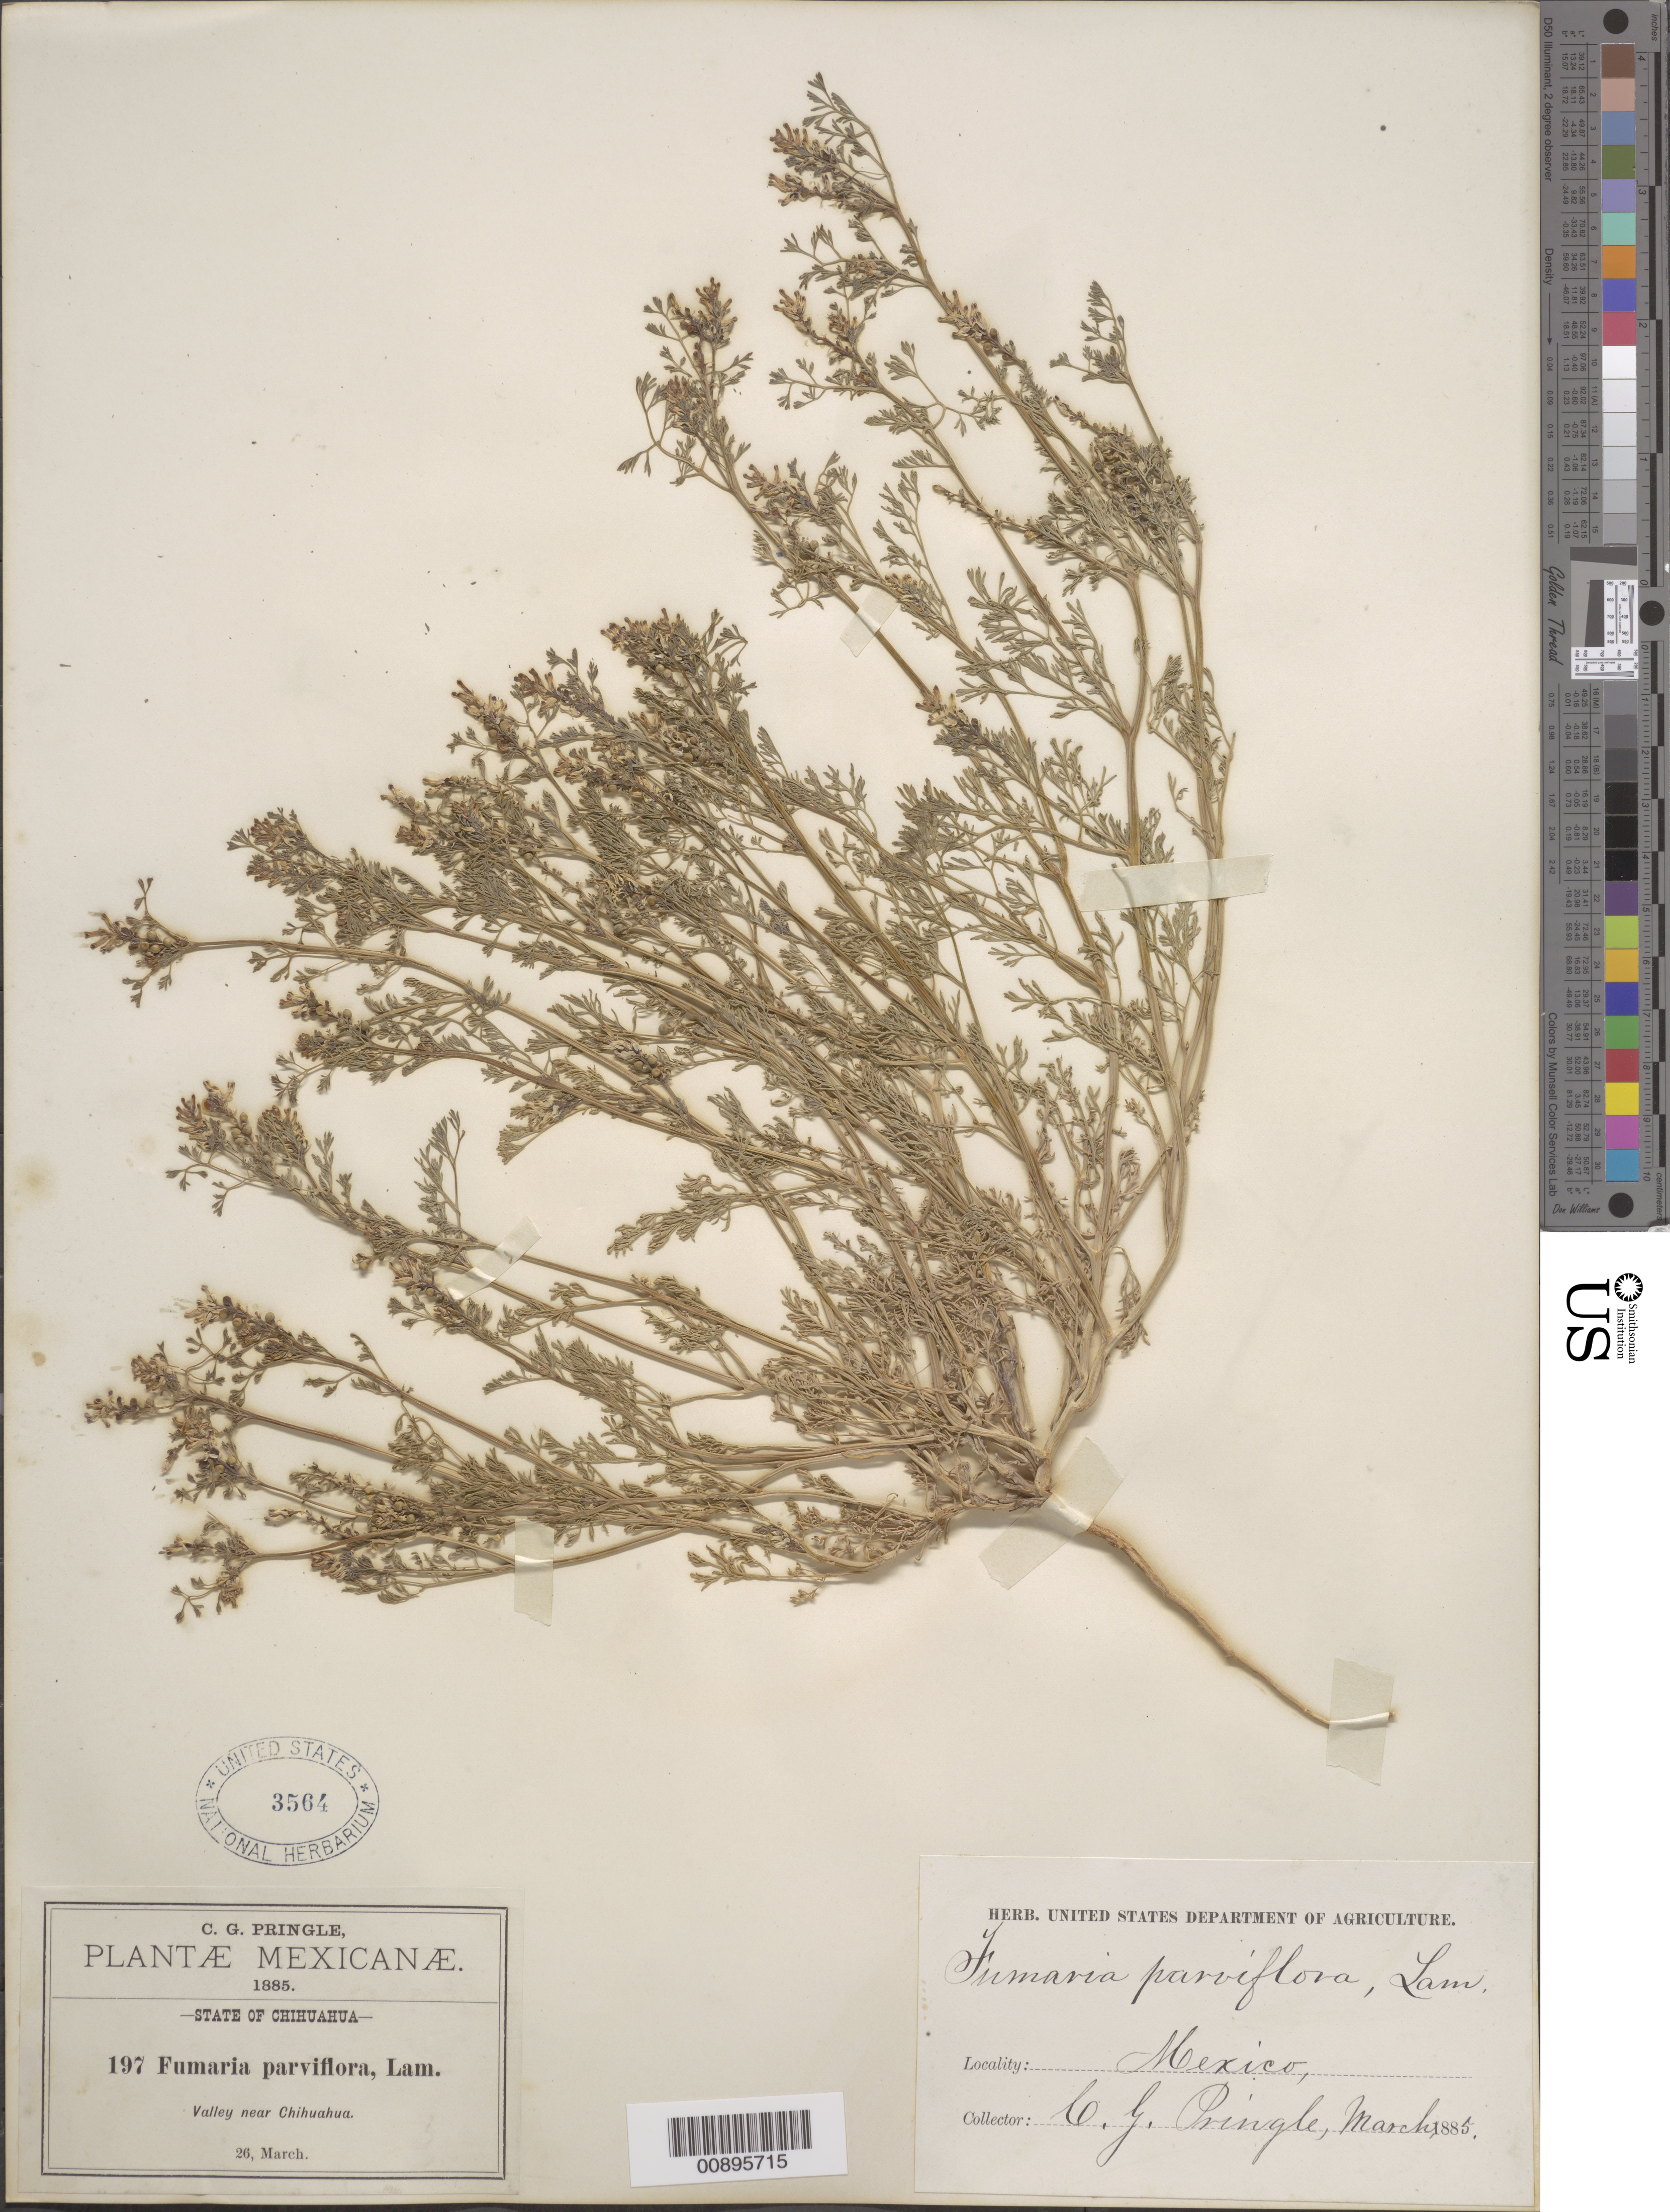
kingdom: Plantae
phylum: Tracheophyta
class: Magnoliopsida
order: Ranunculales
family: Papaveraceae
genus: Fumaria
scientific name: Fumaria parviflora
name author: Lam.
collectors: C. G. Pringle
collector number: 197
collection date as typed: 26 Mar 1885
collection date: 1885-03-26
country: Mexico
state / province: Chihuahua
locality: Valley near Chihuahua.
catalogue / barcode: US 3564